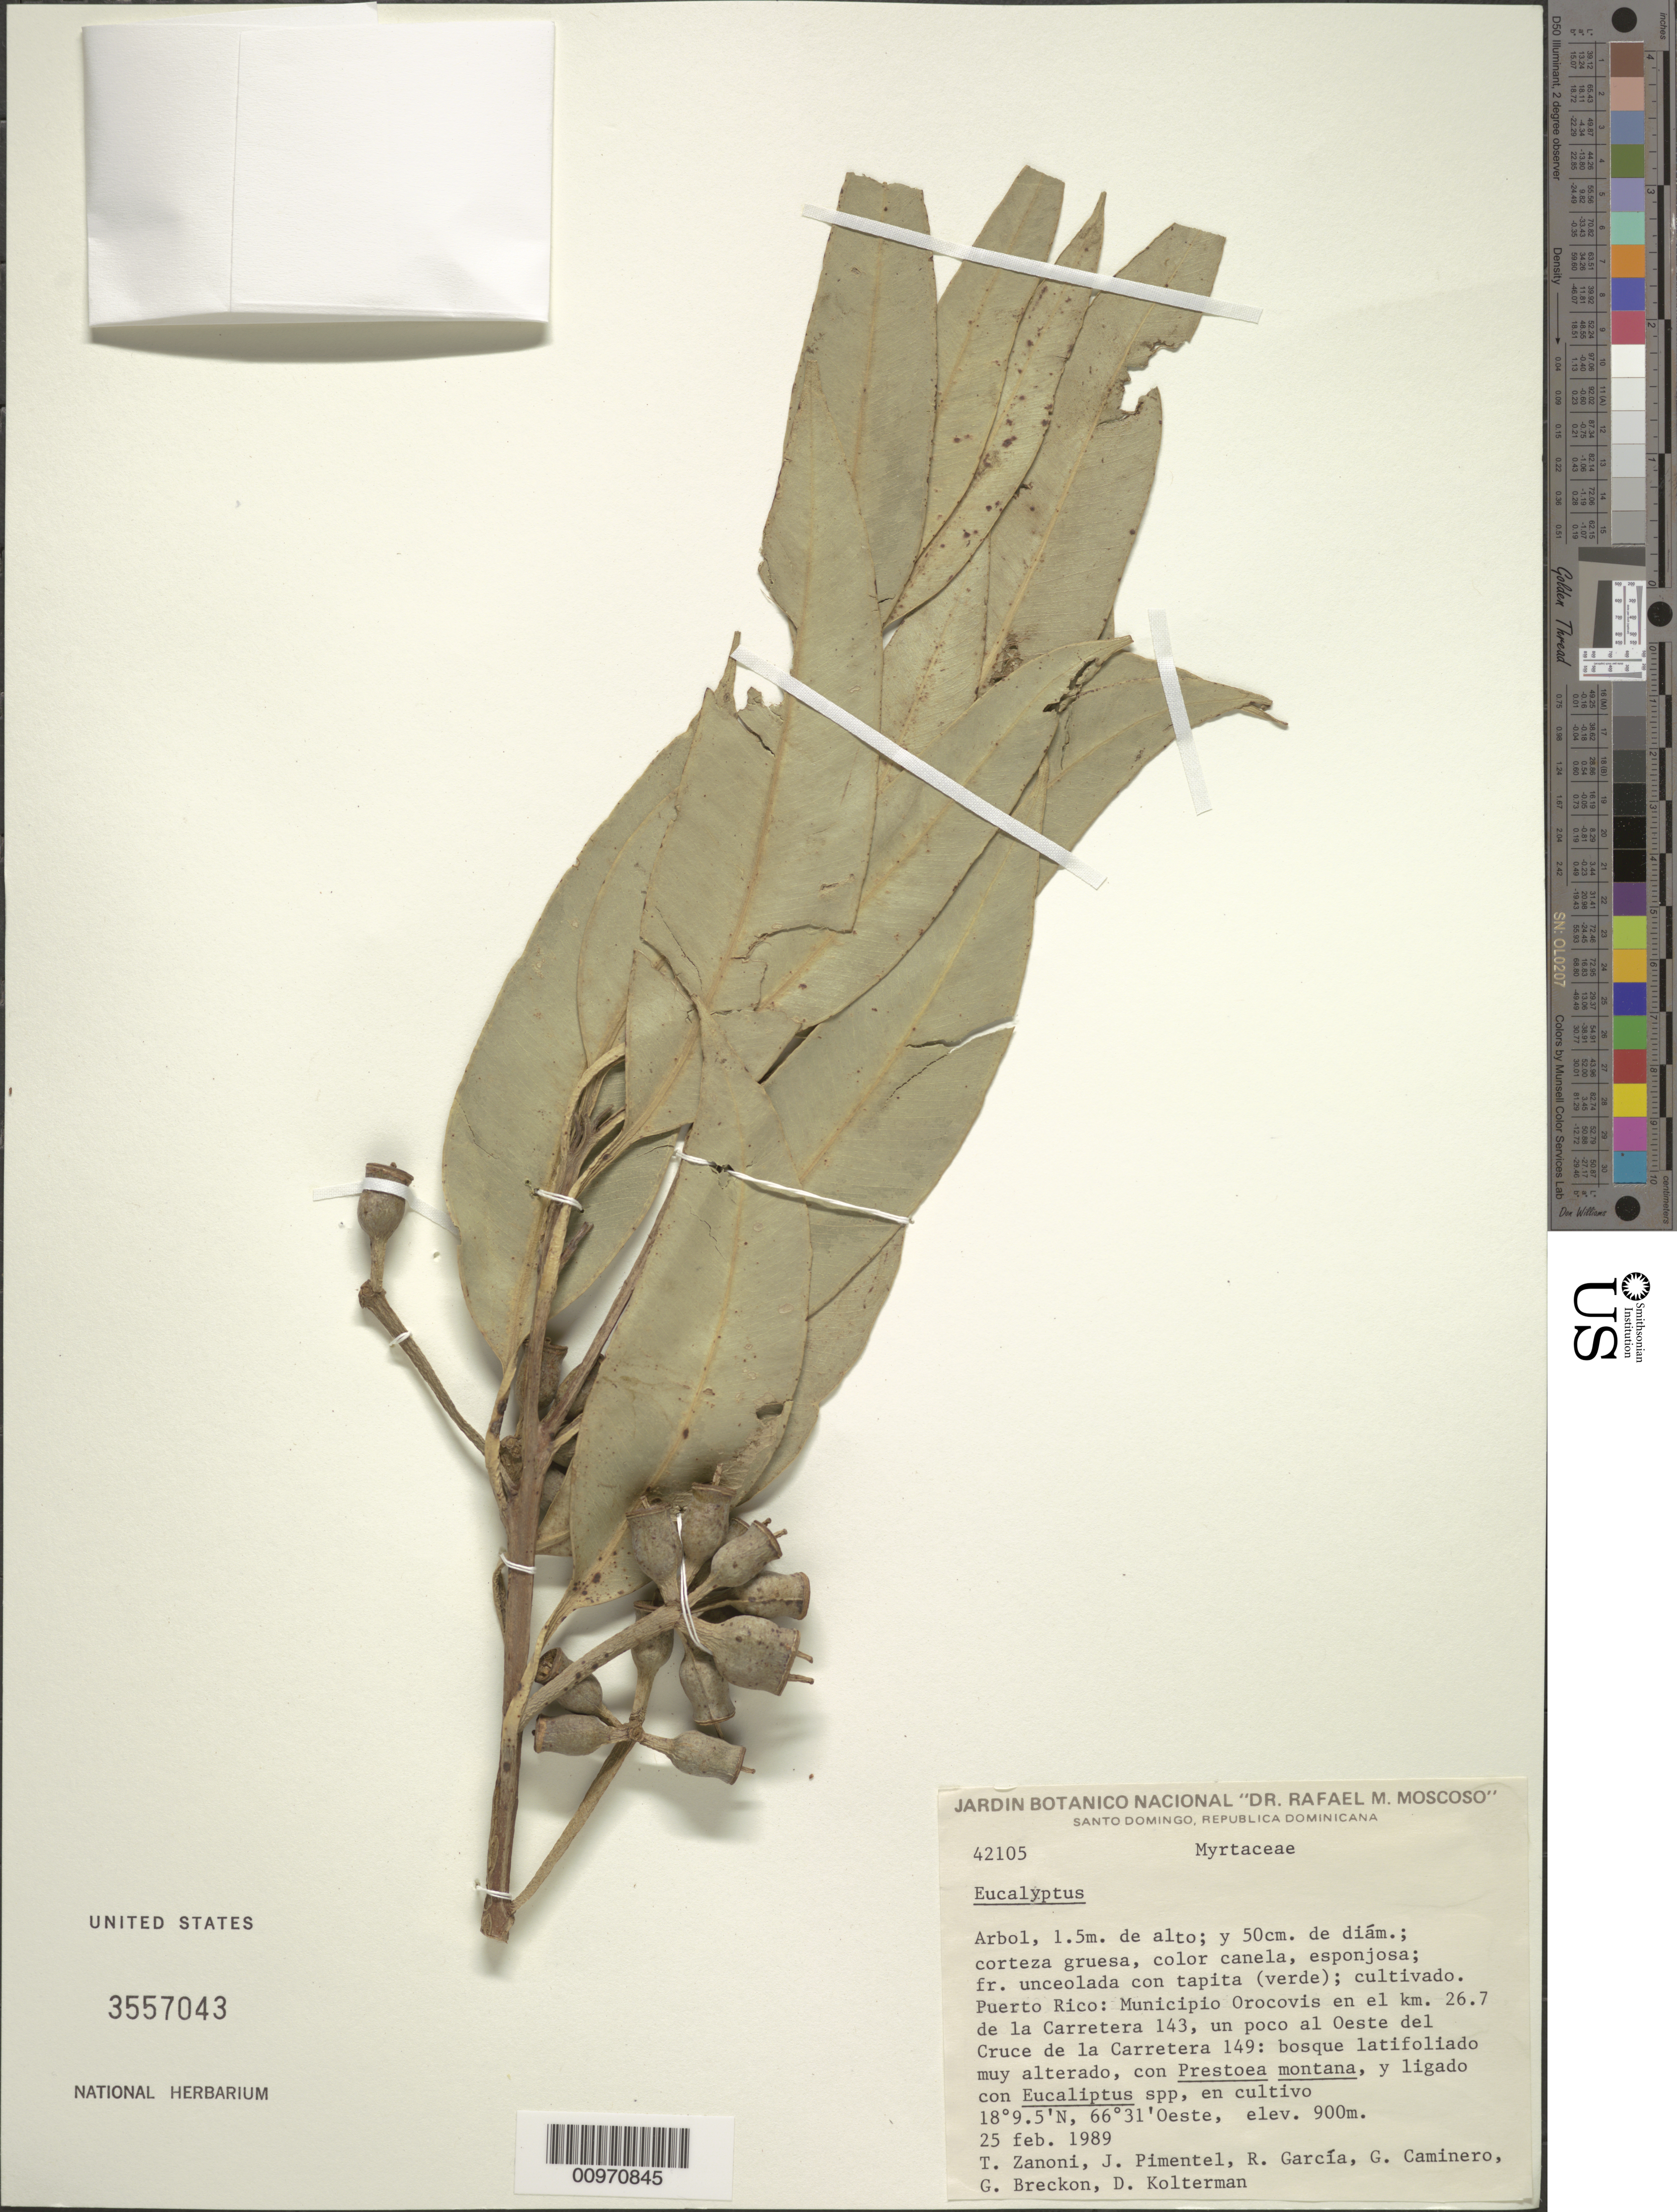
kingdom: Plantae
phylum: Tracheophyta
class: Magnoliopsida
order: Myrtales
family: Myrtaceae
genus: Eucalyptus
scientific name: Eucalyptus sp.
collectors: T. A. Zanoni, J. Pimentel, R. García, G. Caminero, G. J. Breckon & D. Kolterman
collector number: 42105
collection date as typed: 25 Feb 1989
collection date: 1989-02-25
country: Puerto Rico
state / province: Orocovis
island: Puerto Rico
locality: Mun. Orocovis, en el km 26.7 de la Carretera 143, un poco al oeste del Cruce de la Carretera 149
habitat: Bosque latifoliado muy alterado, con Prestoea montant y ligado con Eucaliptus spp., en cultivo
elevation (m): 900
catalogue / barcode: US 3557043